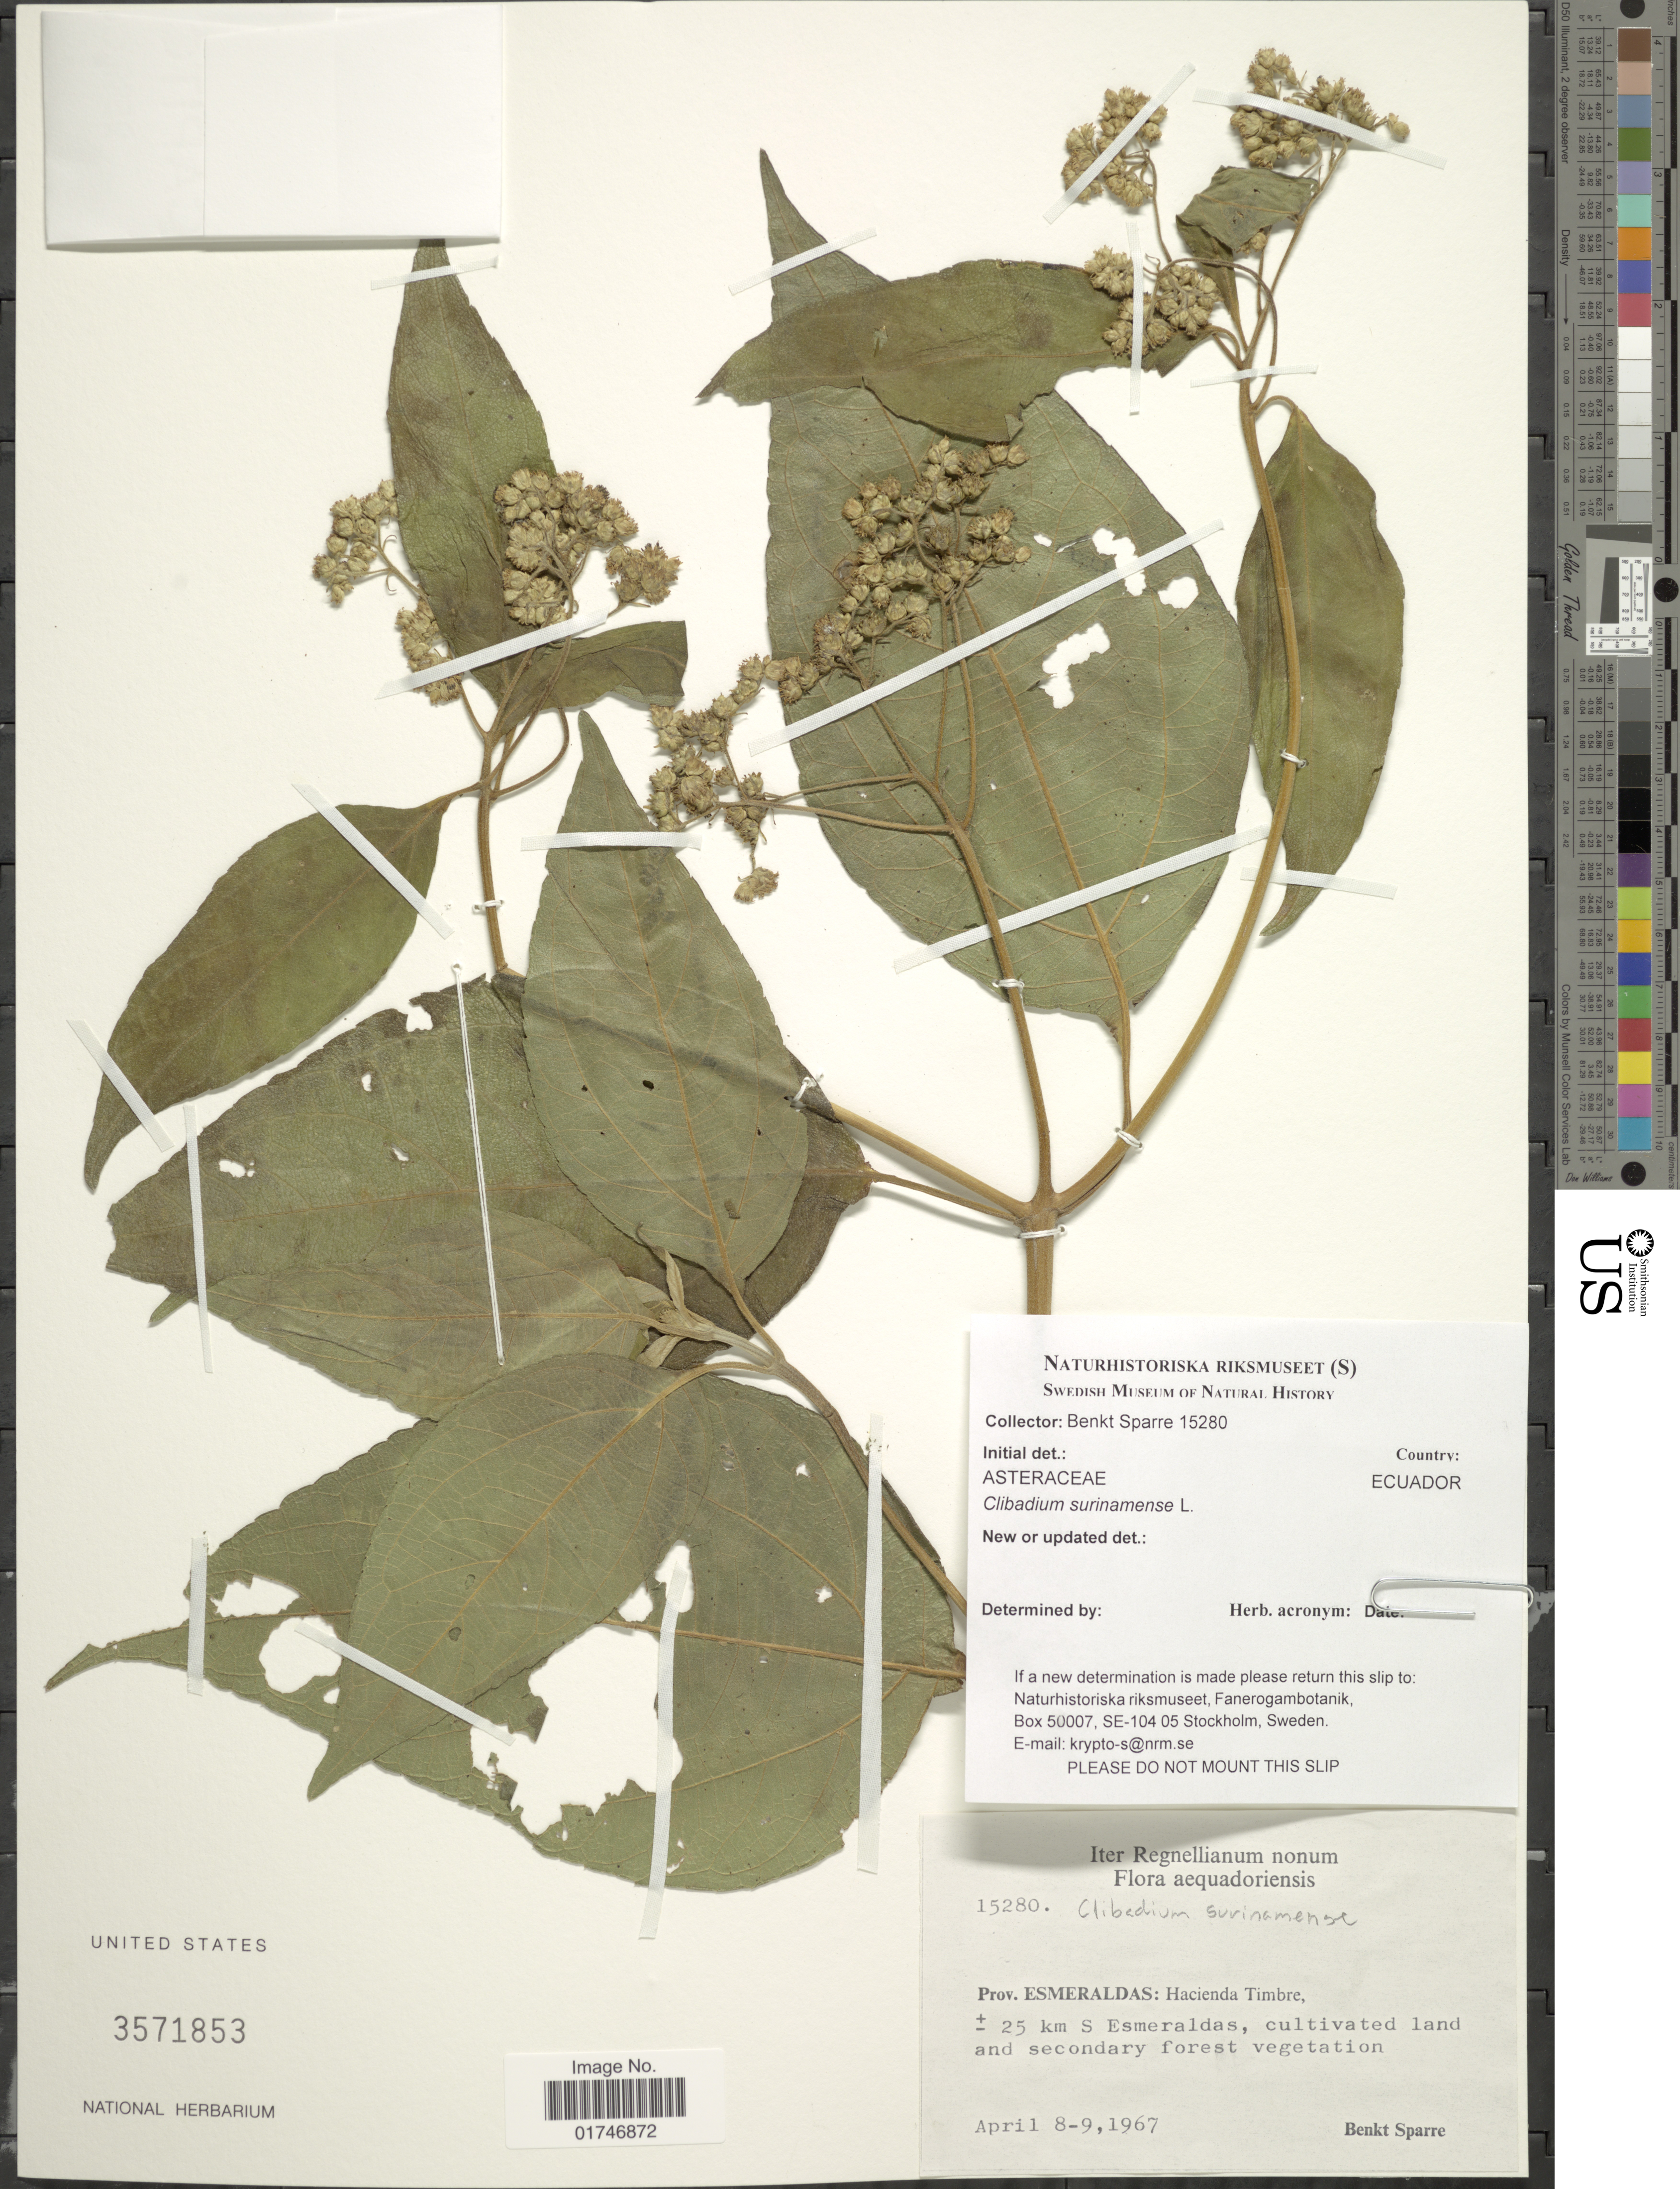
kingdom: Plantae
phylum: Tracheophyta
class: Magnoliopsida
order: Asterales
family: Asteraceae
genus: Clibadium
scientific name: Clibadium surinamense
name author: L.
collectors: B. Sparre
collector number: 15280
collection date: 1967-04-08/1967-04-09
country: Ecuador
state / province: Esmeraldas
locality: Prov. Esmeraldas: Hacienda Timbre, ± 25 km S Esmeraldas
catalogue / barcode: US 3571853